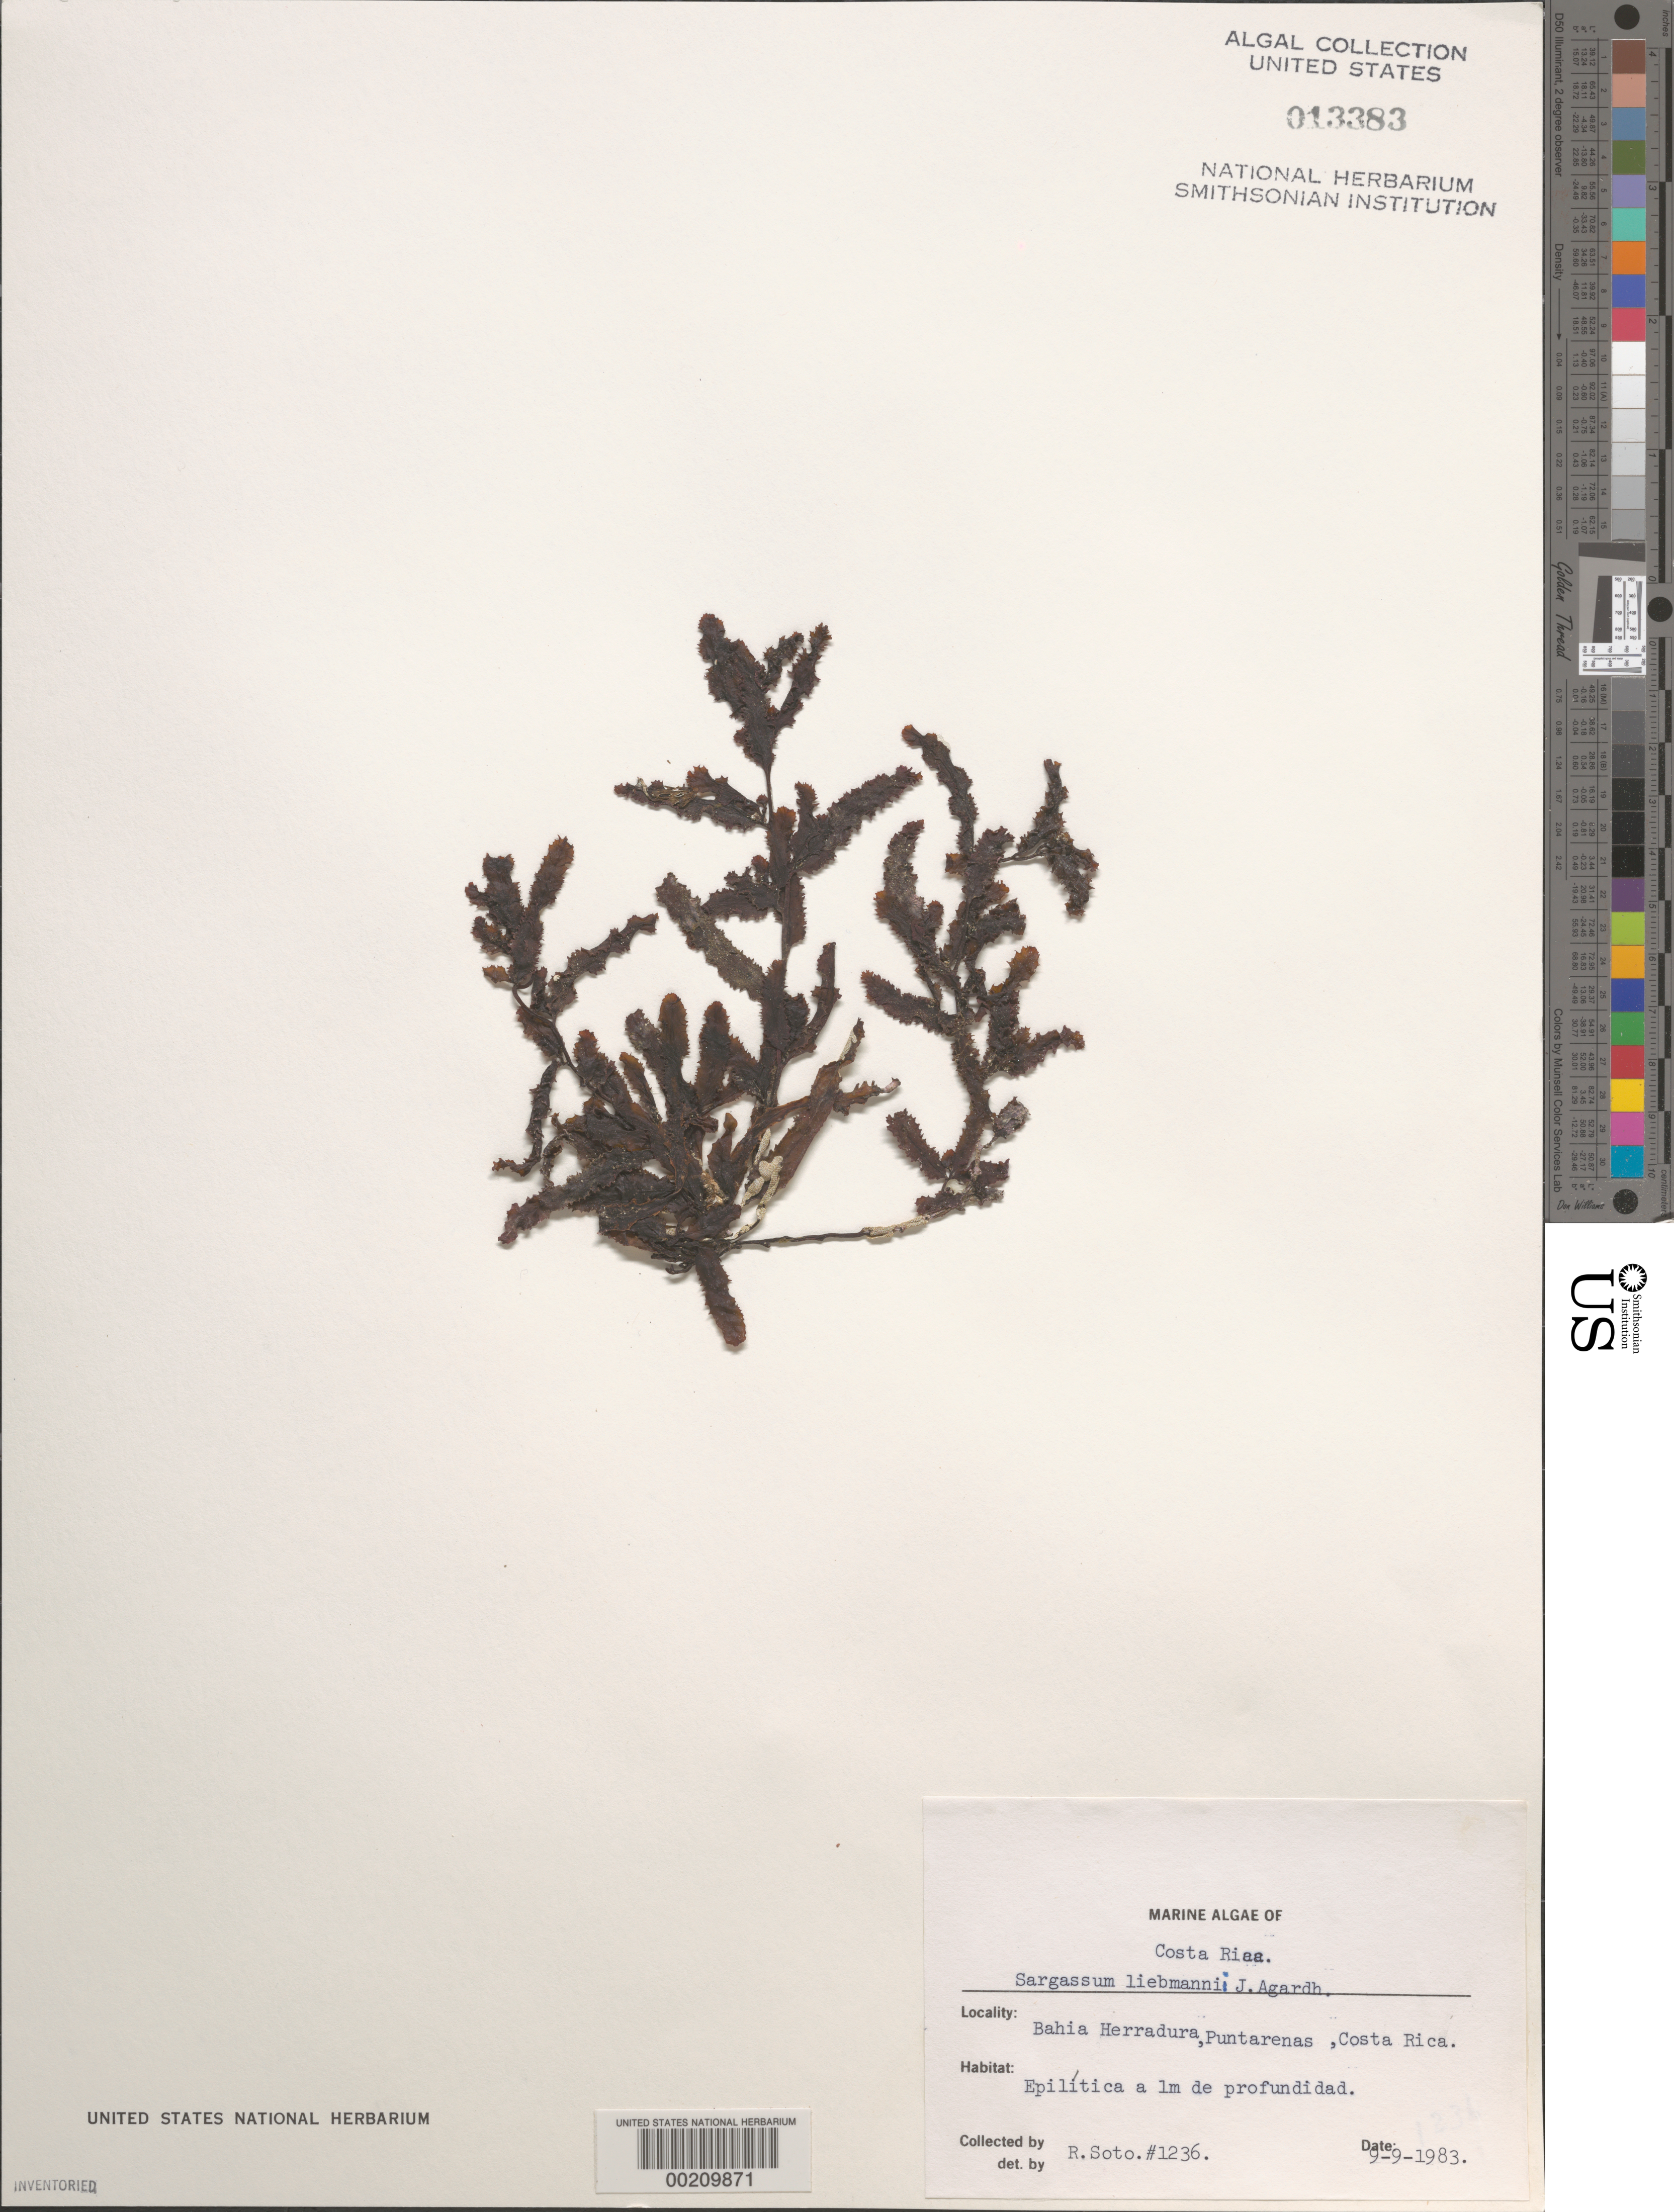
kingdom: Chromista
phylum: Ochrophyta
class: Phaeophyceae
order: Fucales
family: Sargassaceae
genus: Sargassum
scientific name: Sargassum liebmannii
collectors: R. Soto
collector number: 1236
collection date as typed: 09 Sep 1983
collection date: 1983-09-09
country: Costa Rica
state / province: Puntarenas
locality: Bahia herradura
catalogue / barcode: US 13383